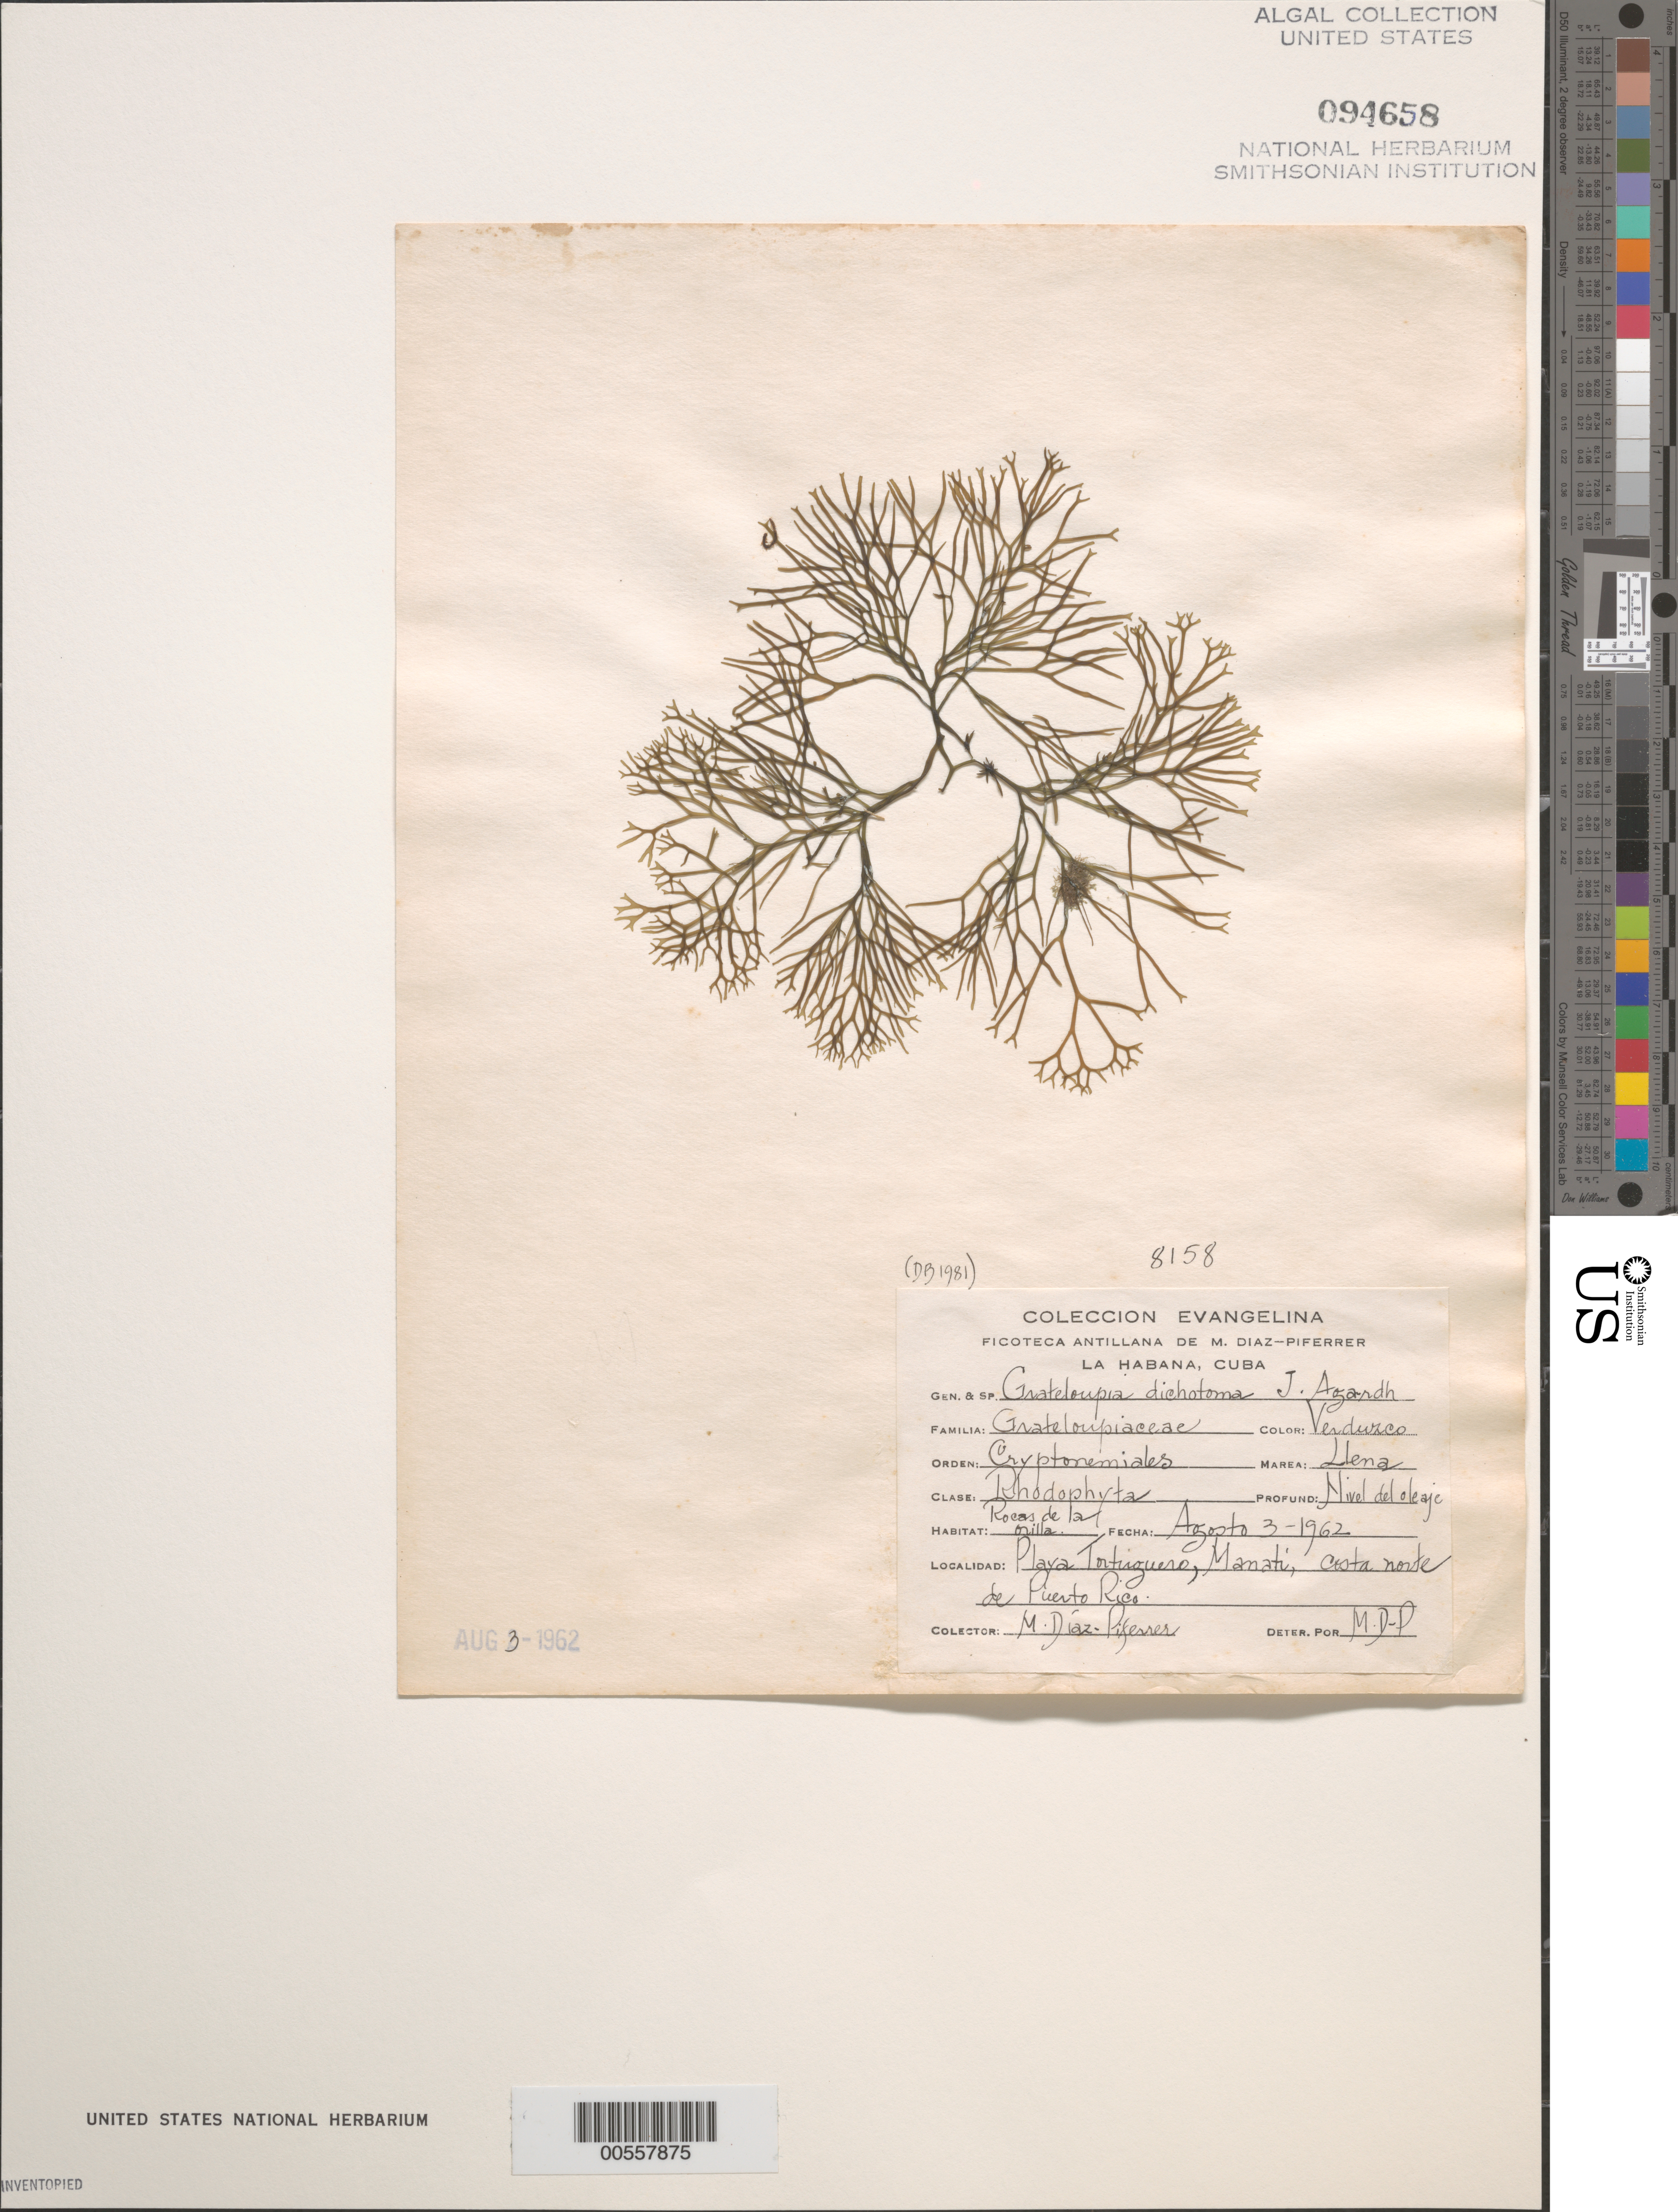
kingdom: Plantae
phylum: Rhodophyta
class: Florideophyceae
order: Halymeniales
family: Halymeniaceae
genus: Dermocorynus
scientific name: Dermocorynus dichotomus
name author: (J. Agardh) Gargiulo et al.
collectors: M. Diaz-Piferrer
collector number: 8158 & DB-1981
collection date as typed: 03 Aug 1962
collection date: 1962-08-03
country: Puerto Rico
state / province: Manati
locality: Playa Tortuguero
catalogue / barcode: US 94658